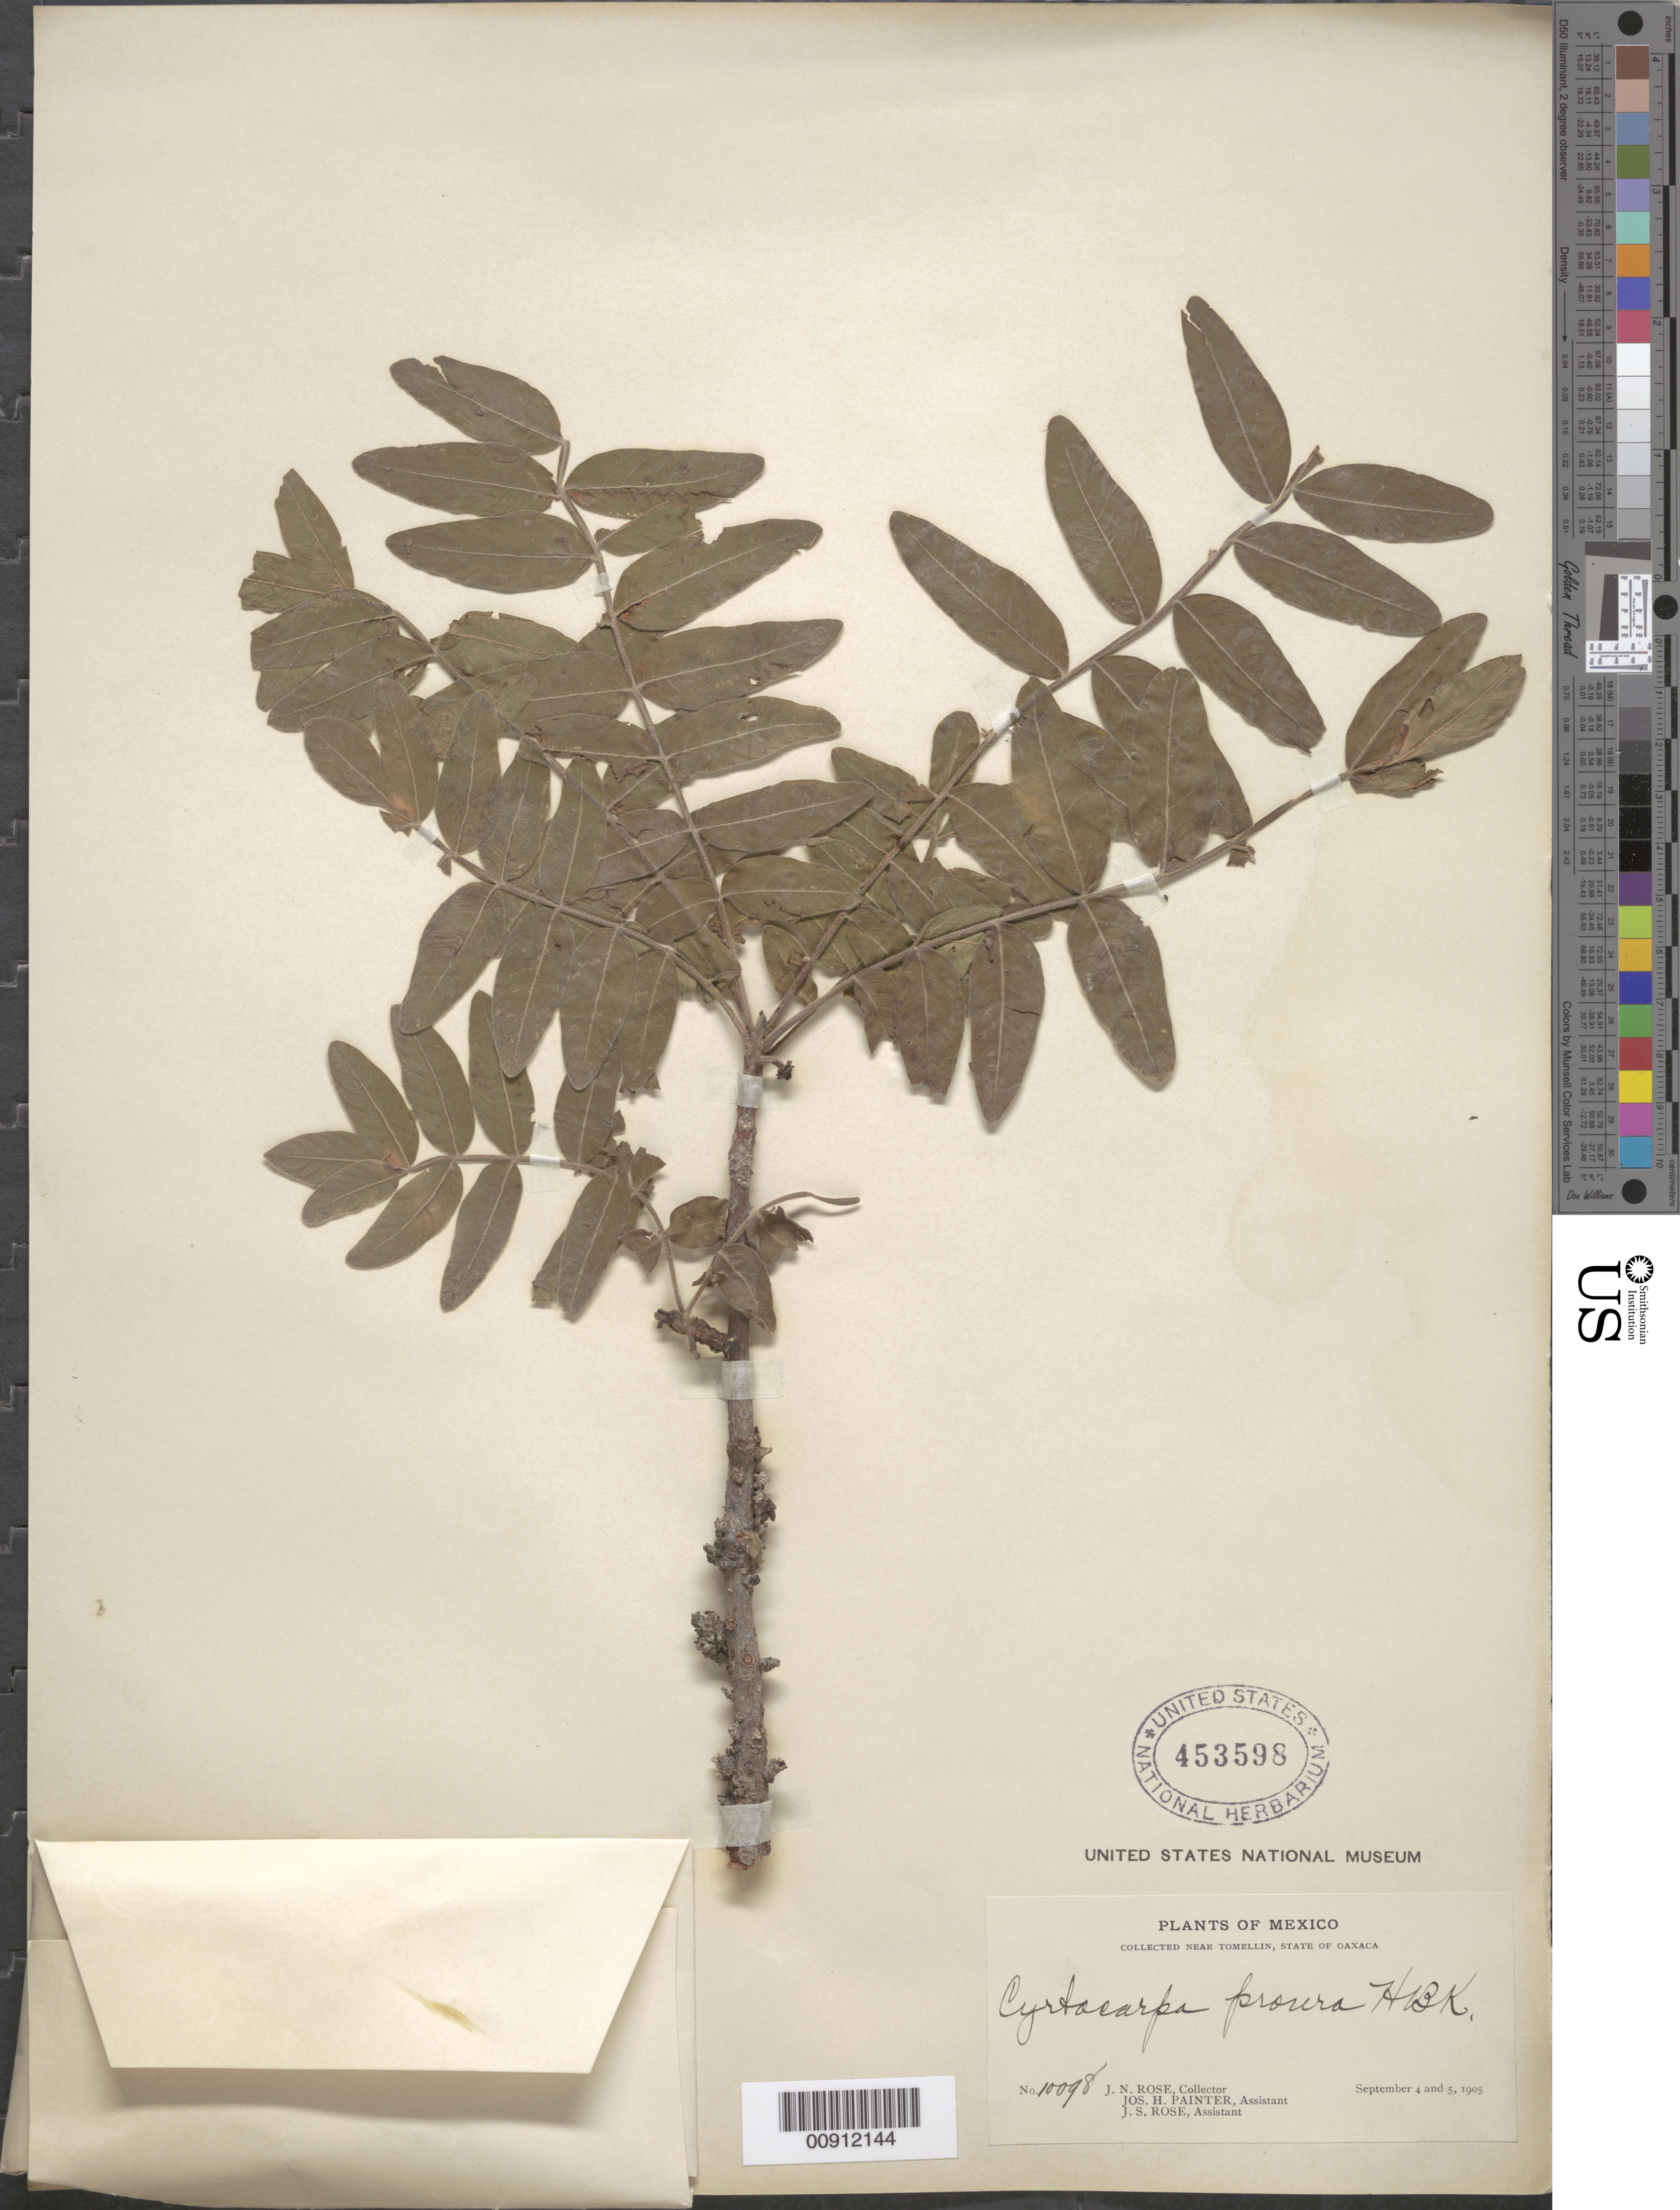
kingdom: Plantae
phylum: Tracheophyta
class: Magnoliopsida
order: Sapindales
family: Anacardiaceae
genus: Cyrtocarpa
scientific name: Cyrtocarpa procera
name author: Kunth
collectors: J. N. Rose, J. H. Painter & J. S. Rose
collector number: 10098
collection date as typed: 04 Sep 1905 to 05 Sep 1905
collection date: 1905-09-04/1905-09-05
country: Mexico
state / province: Oaxaca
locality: Near Tomellin, State of Oaxaca.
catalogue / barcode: US 453598